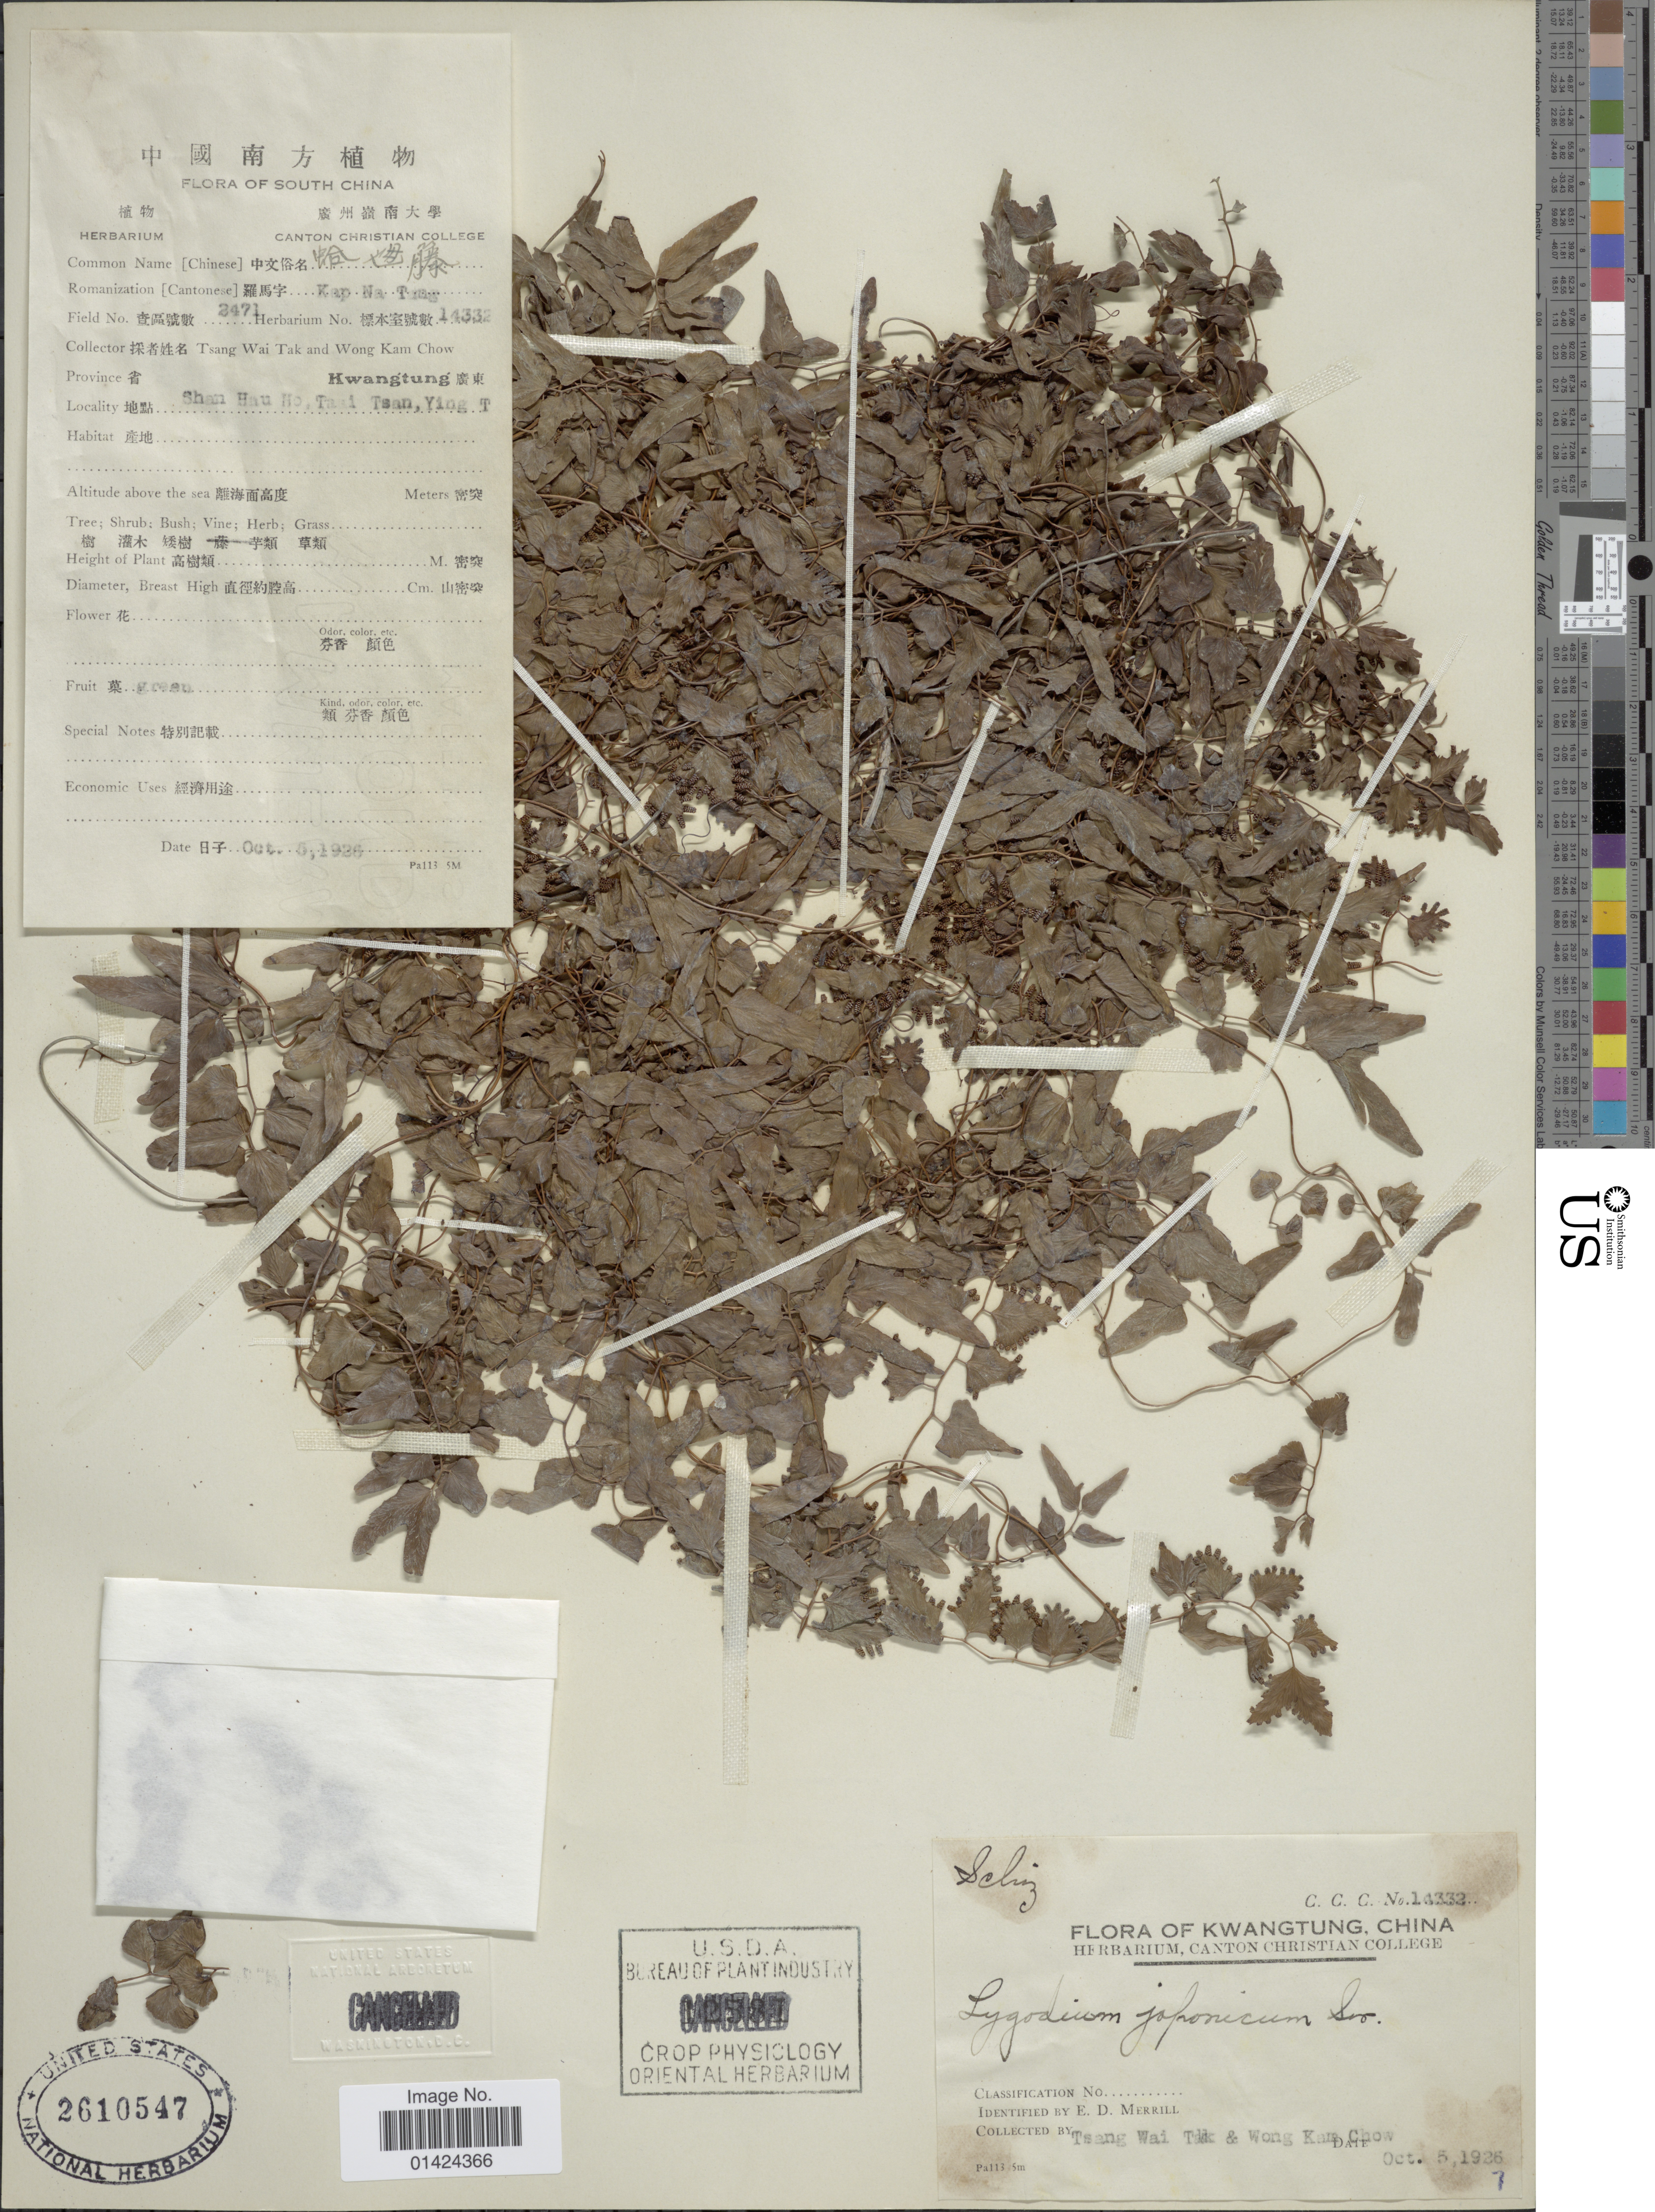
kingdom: Plantae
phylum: Tracheophyta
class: Polypodiopsida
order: Schizaeales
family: Lygodiaceae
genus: Lygodium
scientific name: Lygodium japonicum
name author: (Thunb.) Sw.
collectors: W. T. Tsang & W. Chow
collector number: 2471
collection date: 1926-10-05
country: China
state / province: Guangdong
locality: Province Kwangtung. Shan Hau Ho Tani Tsan, Ying.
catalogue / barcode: US 2610547